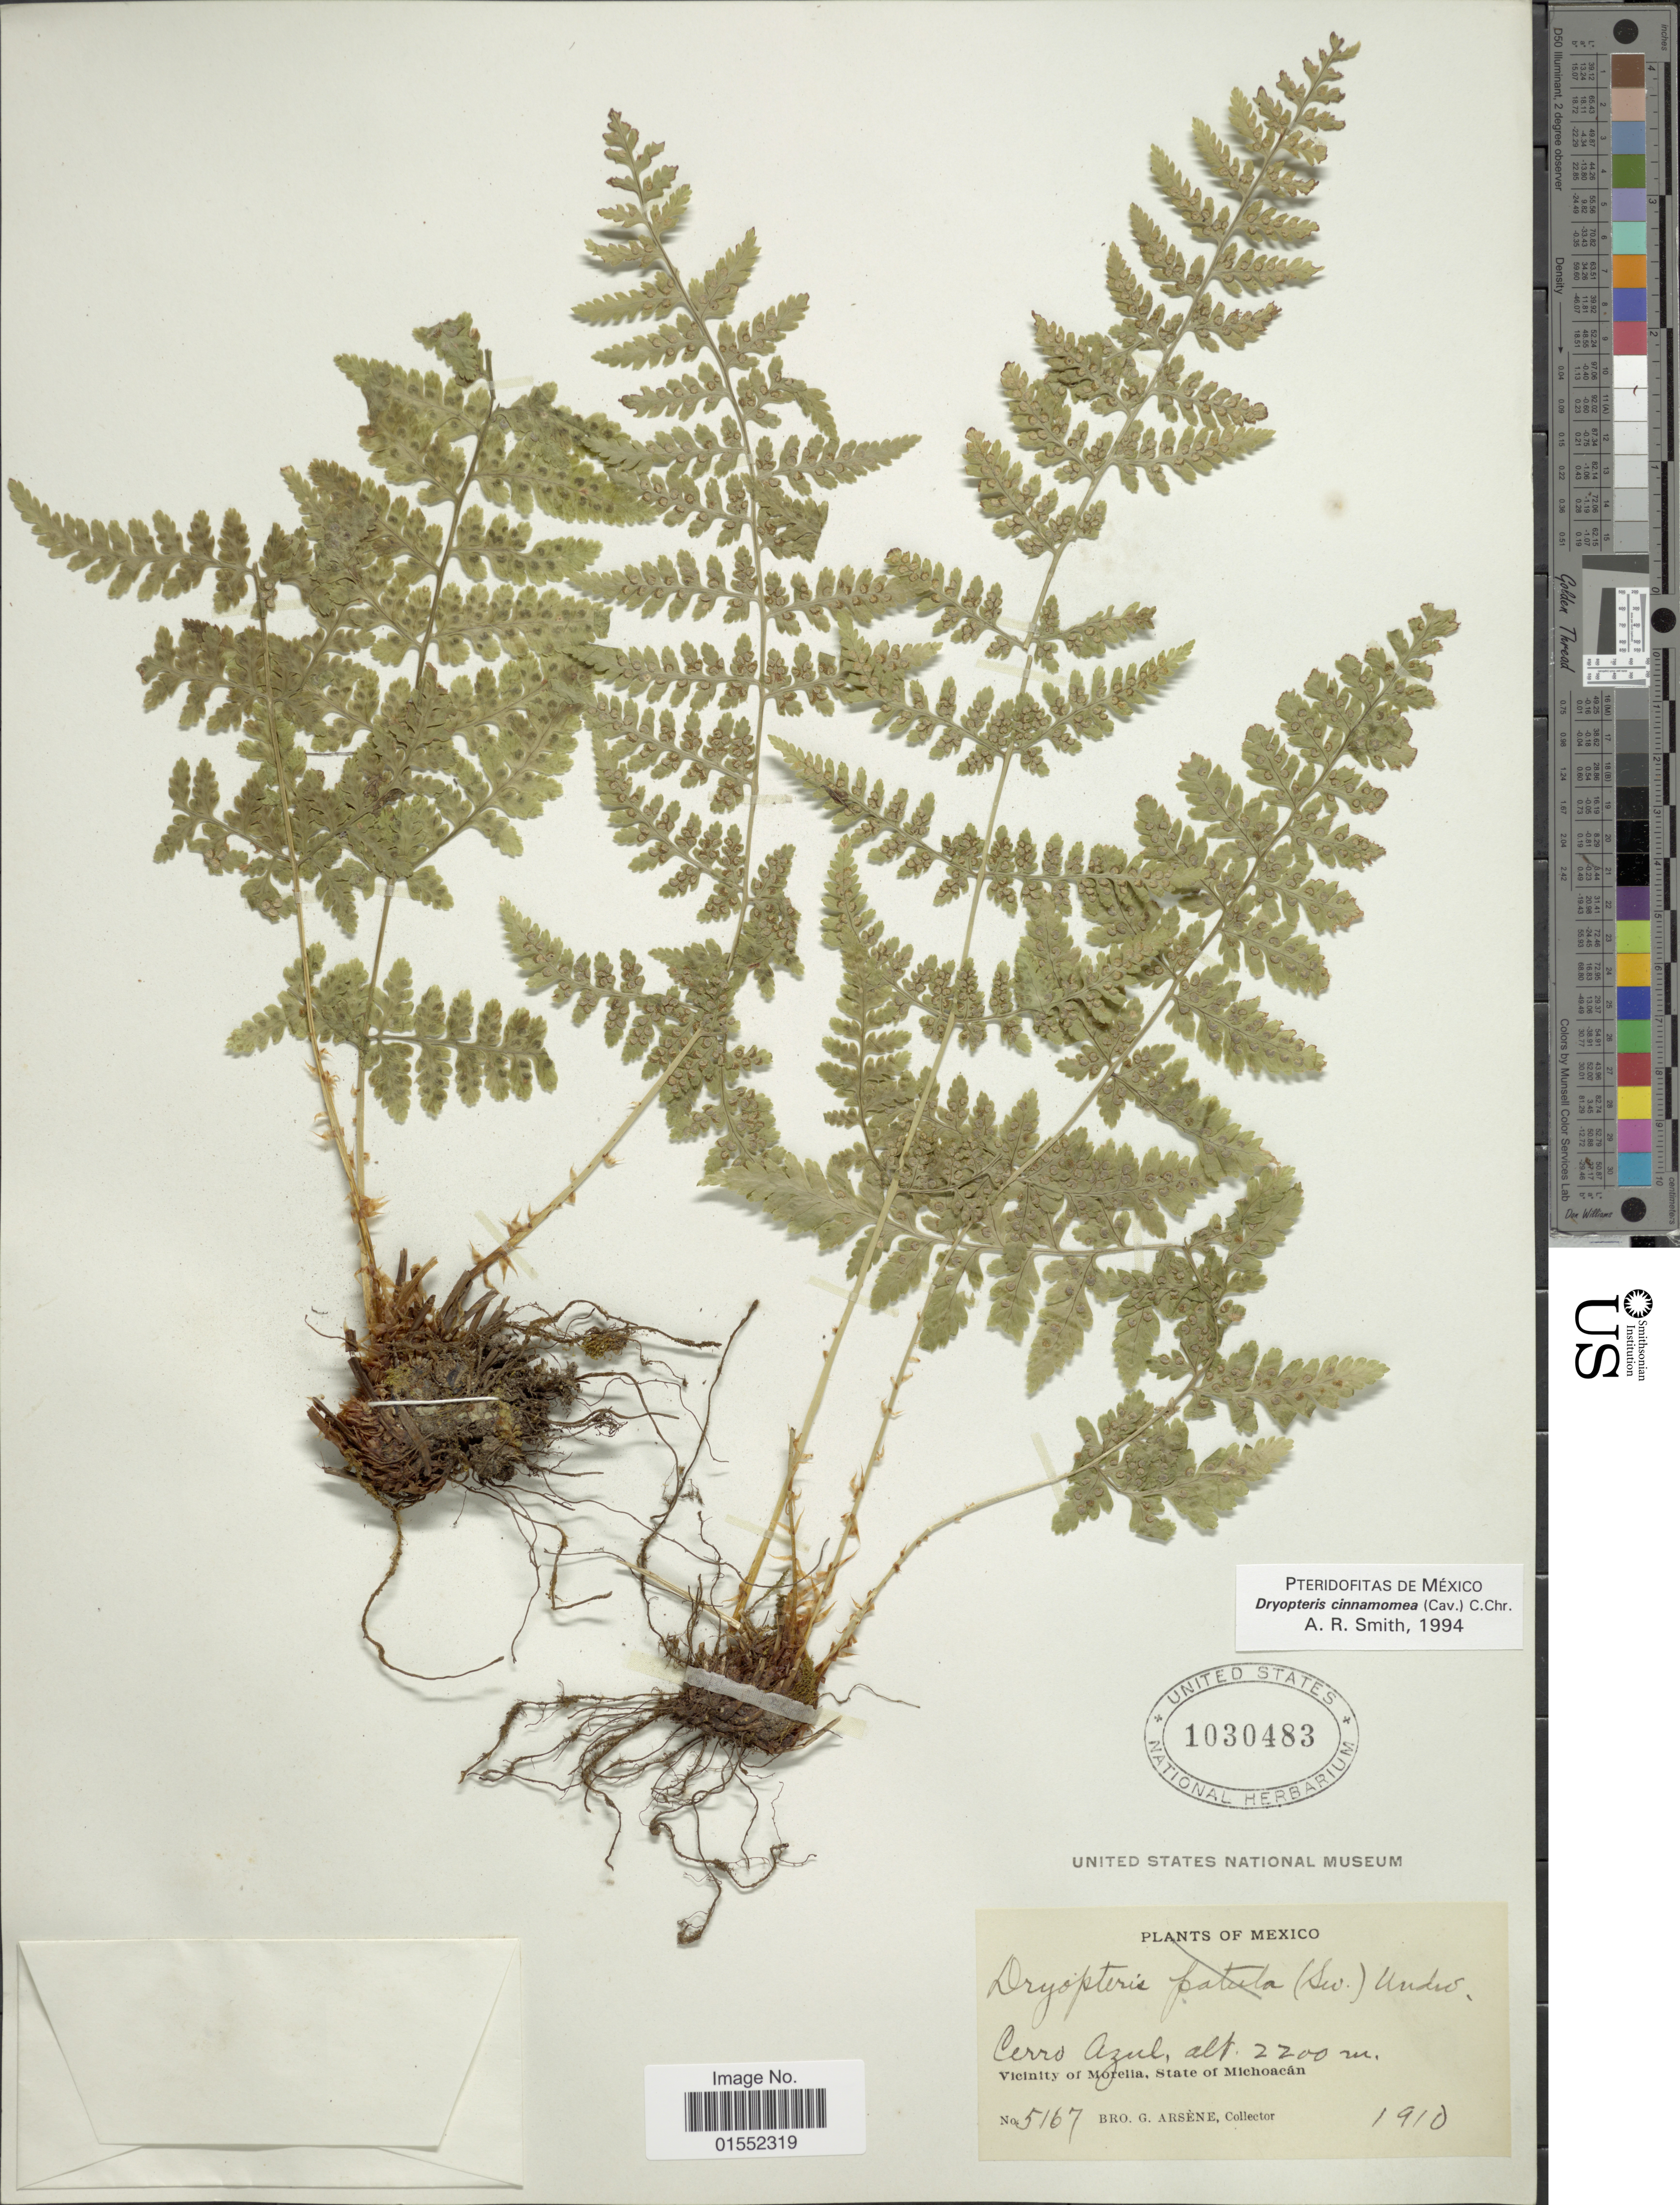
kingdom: Plantae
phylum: Tracheophyta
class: Polypodiopsida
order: Polypodiales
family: Dryopteridaceae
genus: Dryopteris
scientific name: Dryopteris cinnamomea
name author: (Cav.) C. Chr.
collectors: Bro. G. Arsène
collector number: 5167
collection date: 1910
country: Mexico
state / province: Michoacán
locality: Cerro Azul, Vicinity of Morelia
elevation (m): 2200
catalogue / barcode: US 1030483